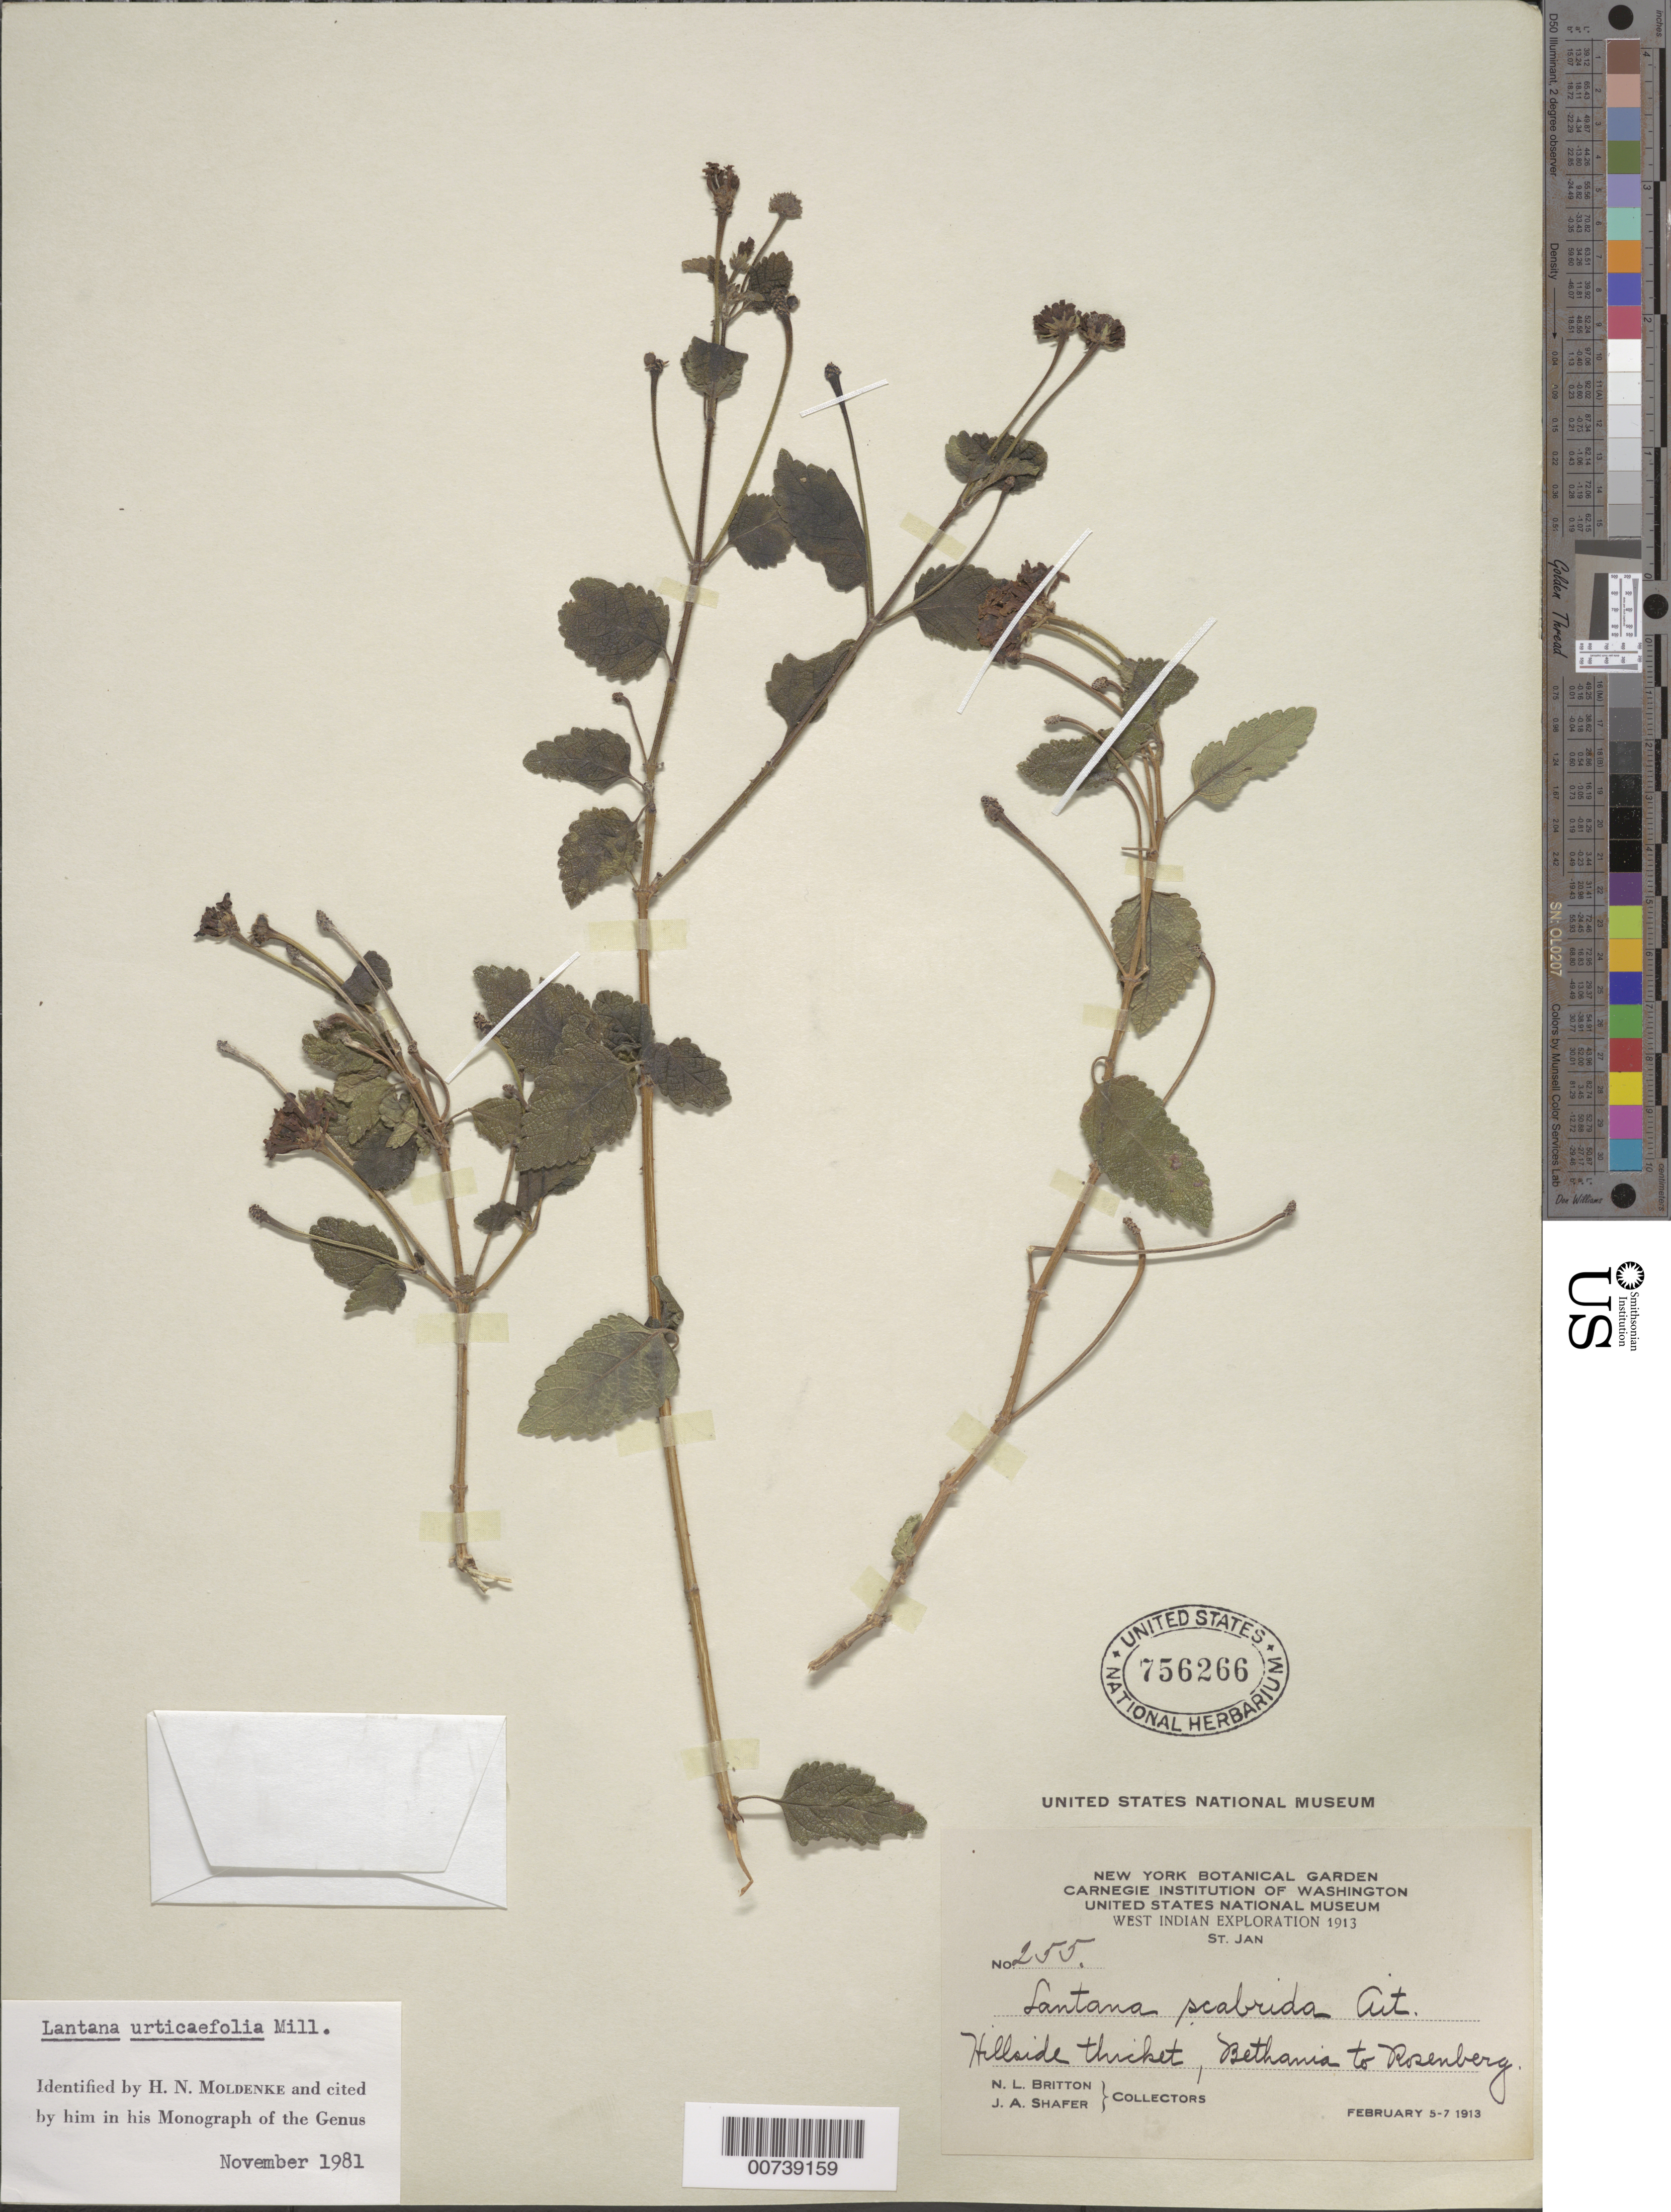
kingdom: Plantae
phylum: Tracheophyta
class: Magnoliopsida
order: Lamiales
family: Verbenaceae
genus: Lantana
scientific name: Lantana camara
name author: L.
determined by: Moldenke, H. N.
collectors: N. Britton & J. A. Shafer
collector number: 255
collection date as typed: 05 Feb 1913 to 07 Feb 1913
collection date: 1913-02-05/1913-02-07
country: U.S. Virgin Islands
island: St. John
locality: Bethania to Rosenberg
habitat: Hillside thicket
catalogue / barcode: US 756266